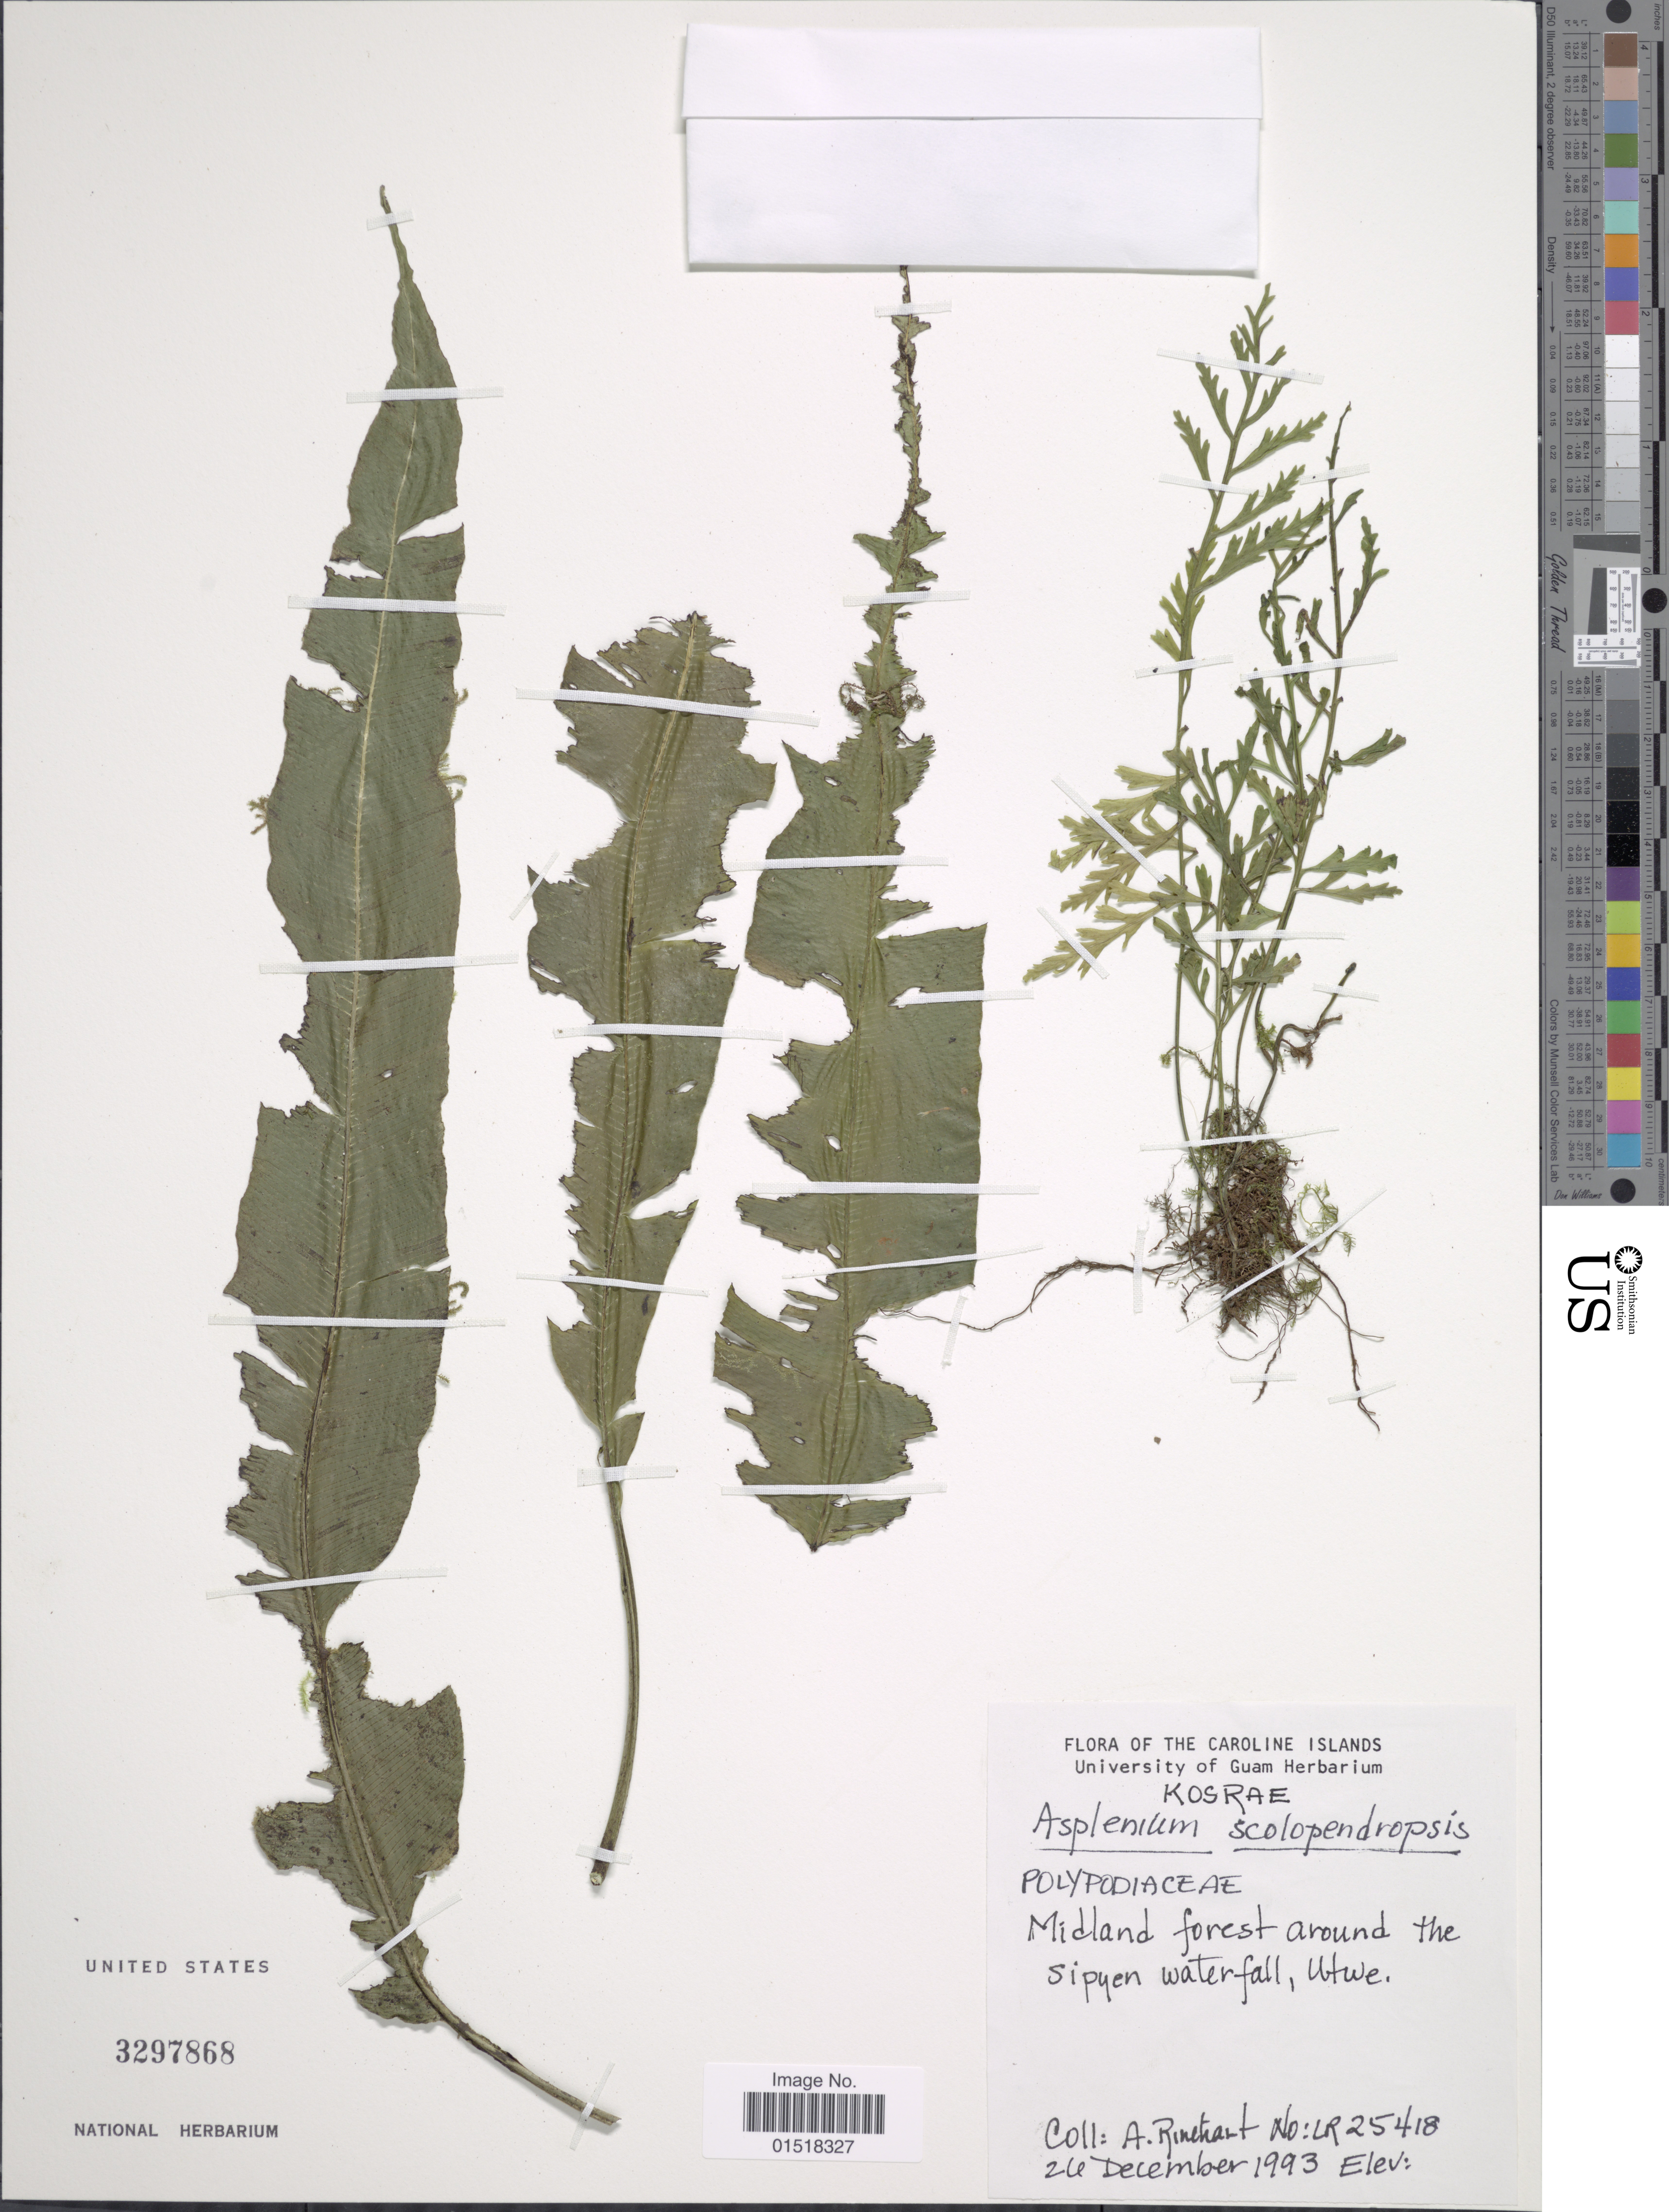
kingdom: Plantae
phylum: Tracheophyta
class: Polypodiopsida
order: Polypodiales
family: Aspleniaceae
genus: Asplenium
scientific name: Asplenium scolopendropsis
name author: F. Muell.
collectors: A. Rinehart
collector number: LR 25418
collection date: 1993-12-26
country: Micronesia, Federated States of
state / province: Kosrae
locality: Caroline Islands. Kosrae. Midland forest around the sipyen waterfall, Utwe.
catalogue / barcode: US 3297868